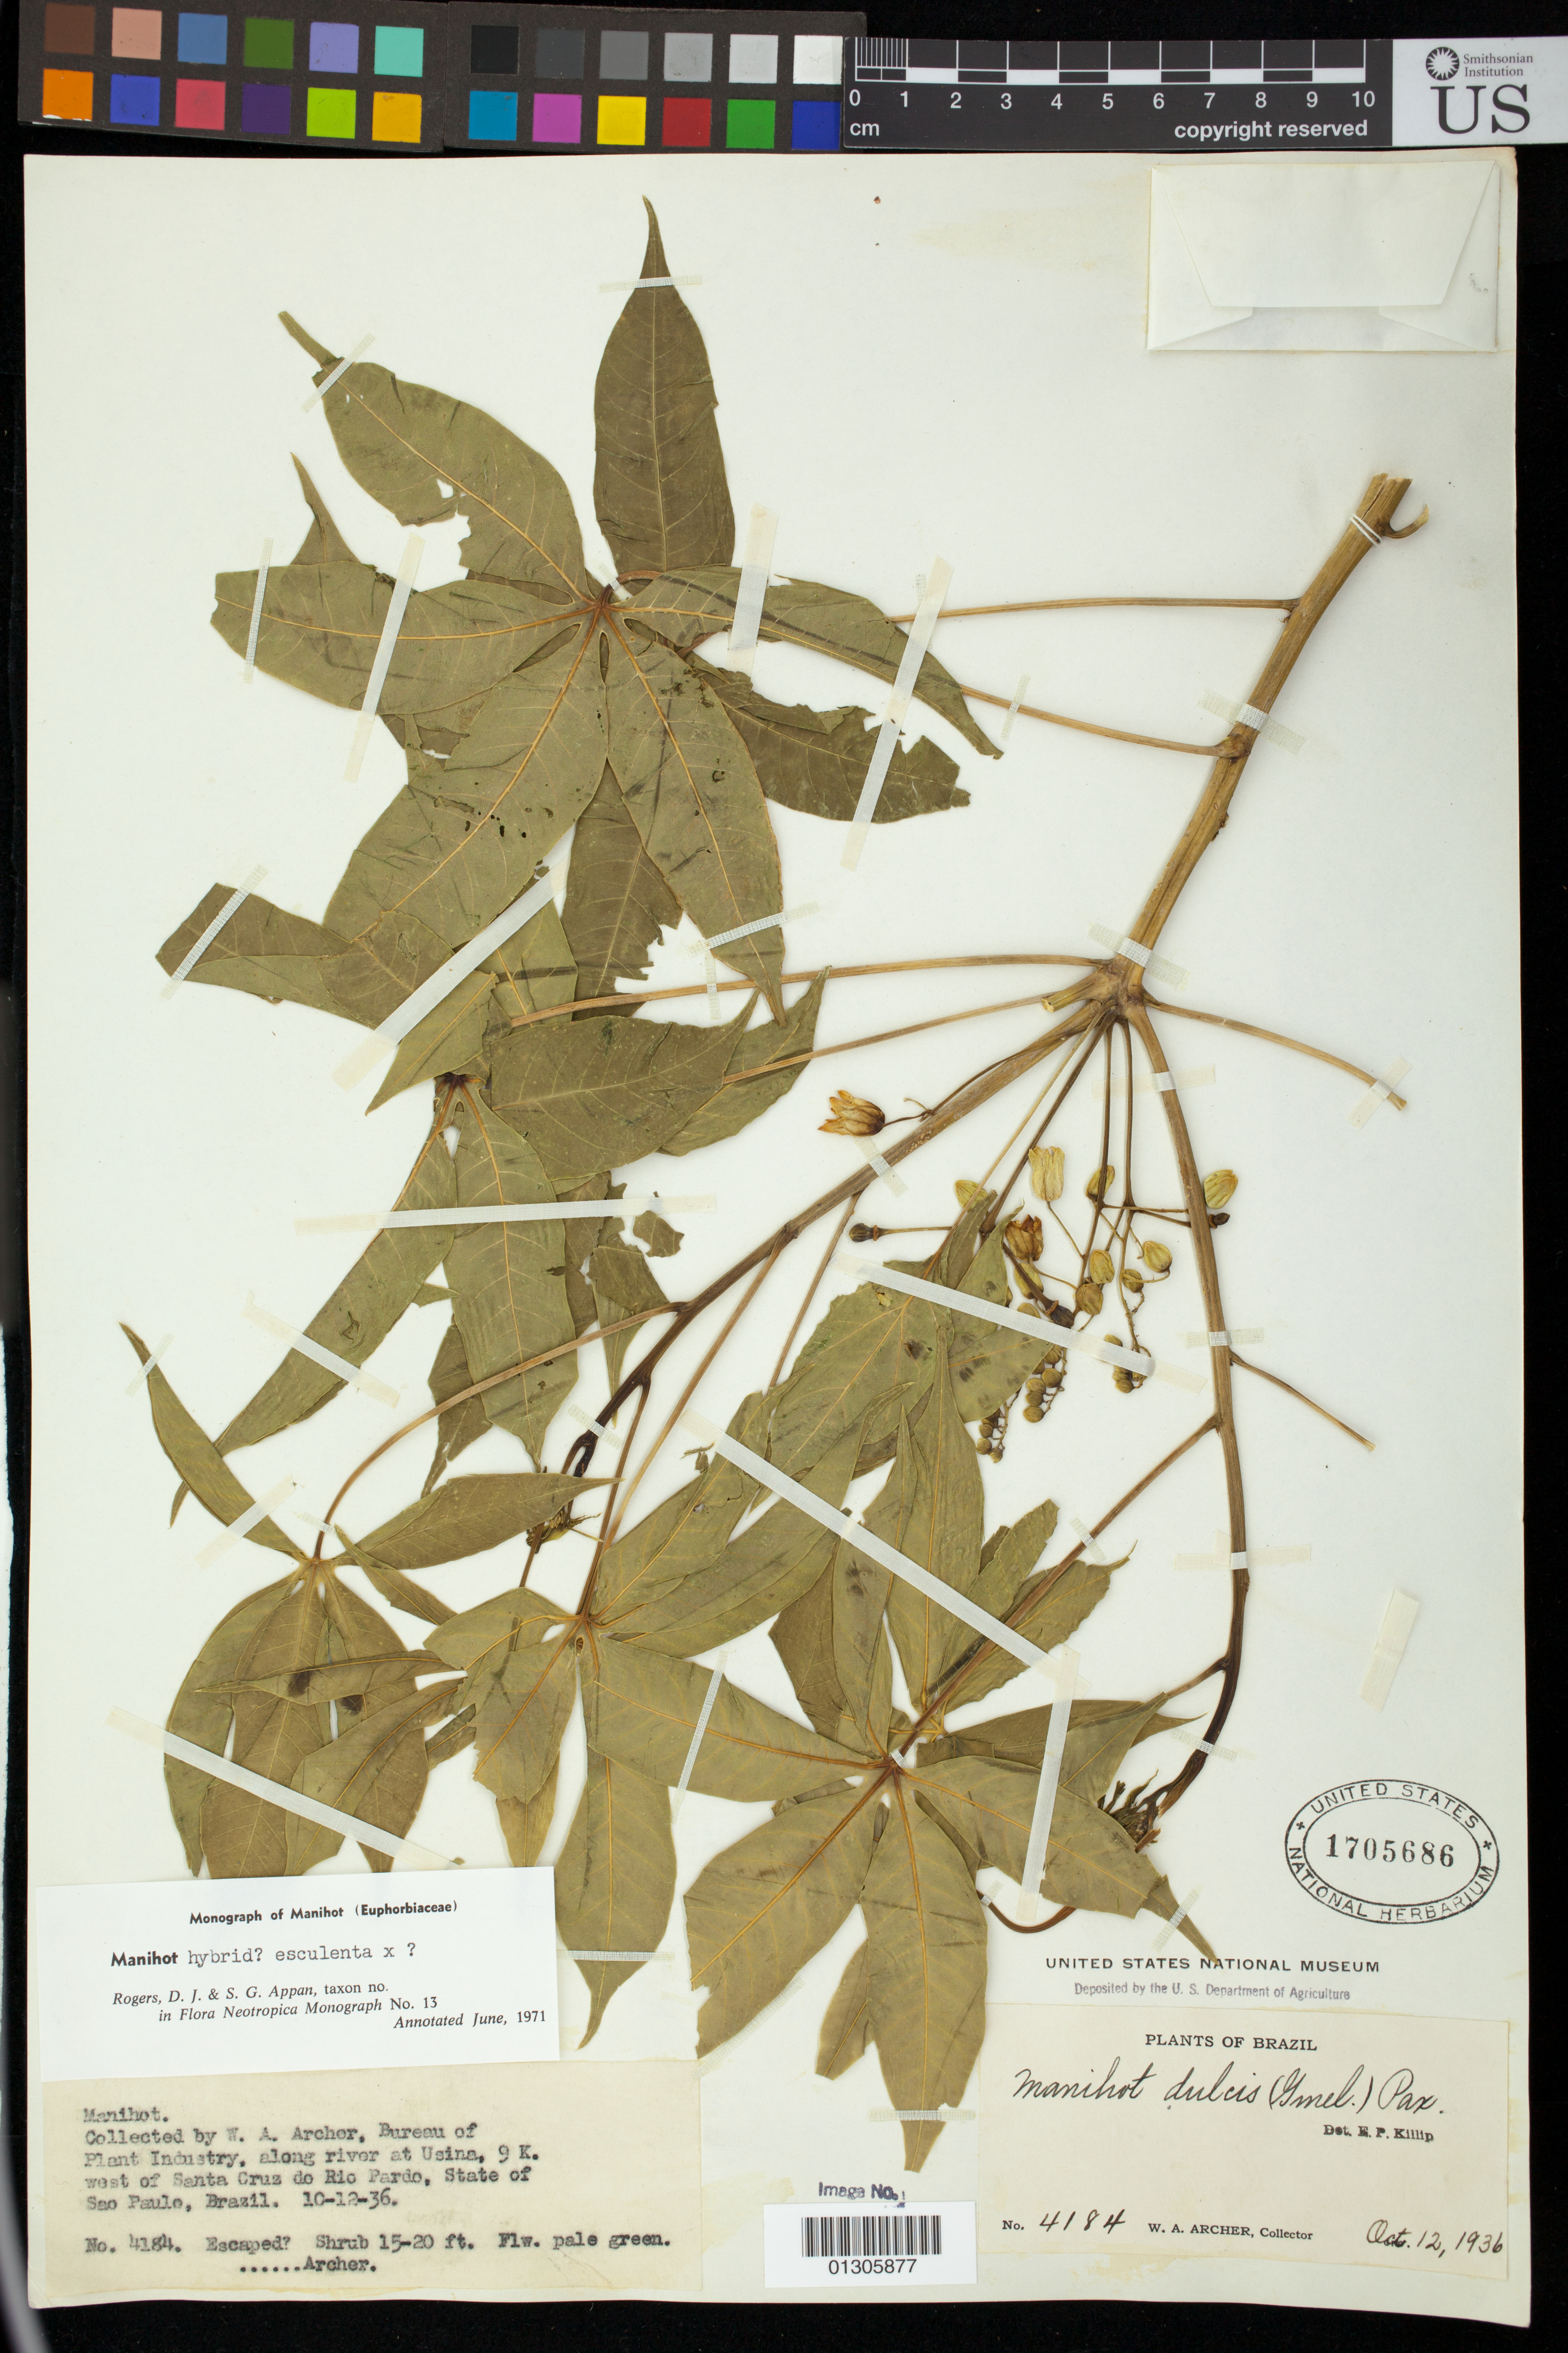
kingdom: Plantae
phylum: Tracheophyta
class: Magnoliopsida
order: Malpighiales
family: Euphorbiaceae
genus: Manihot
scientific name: Manihot sp.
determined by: Mendoza, M.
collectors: W. A. Archer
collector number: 4184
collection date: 1936-12-10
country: Brazil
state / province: São Paulo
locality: along river at Usina, 9 k west of Santa Cruz do Rio Pardo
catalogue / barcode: US 1705686